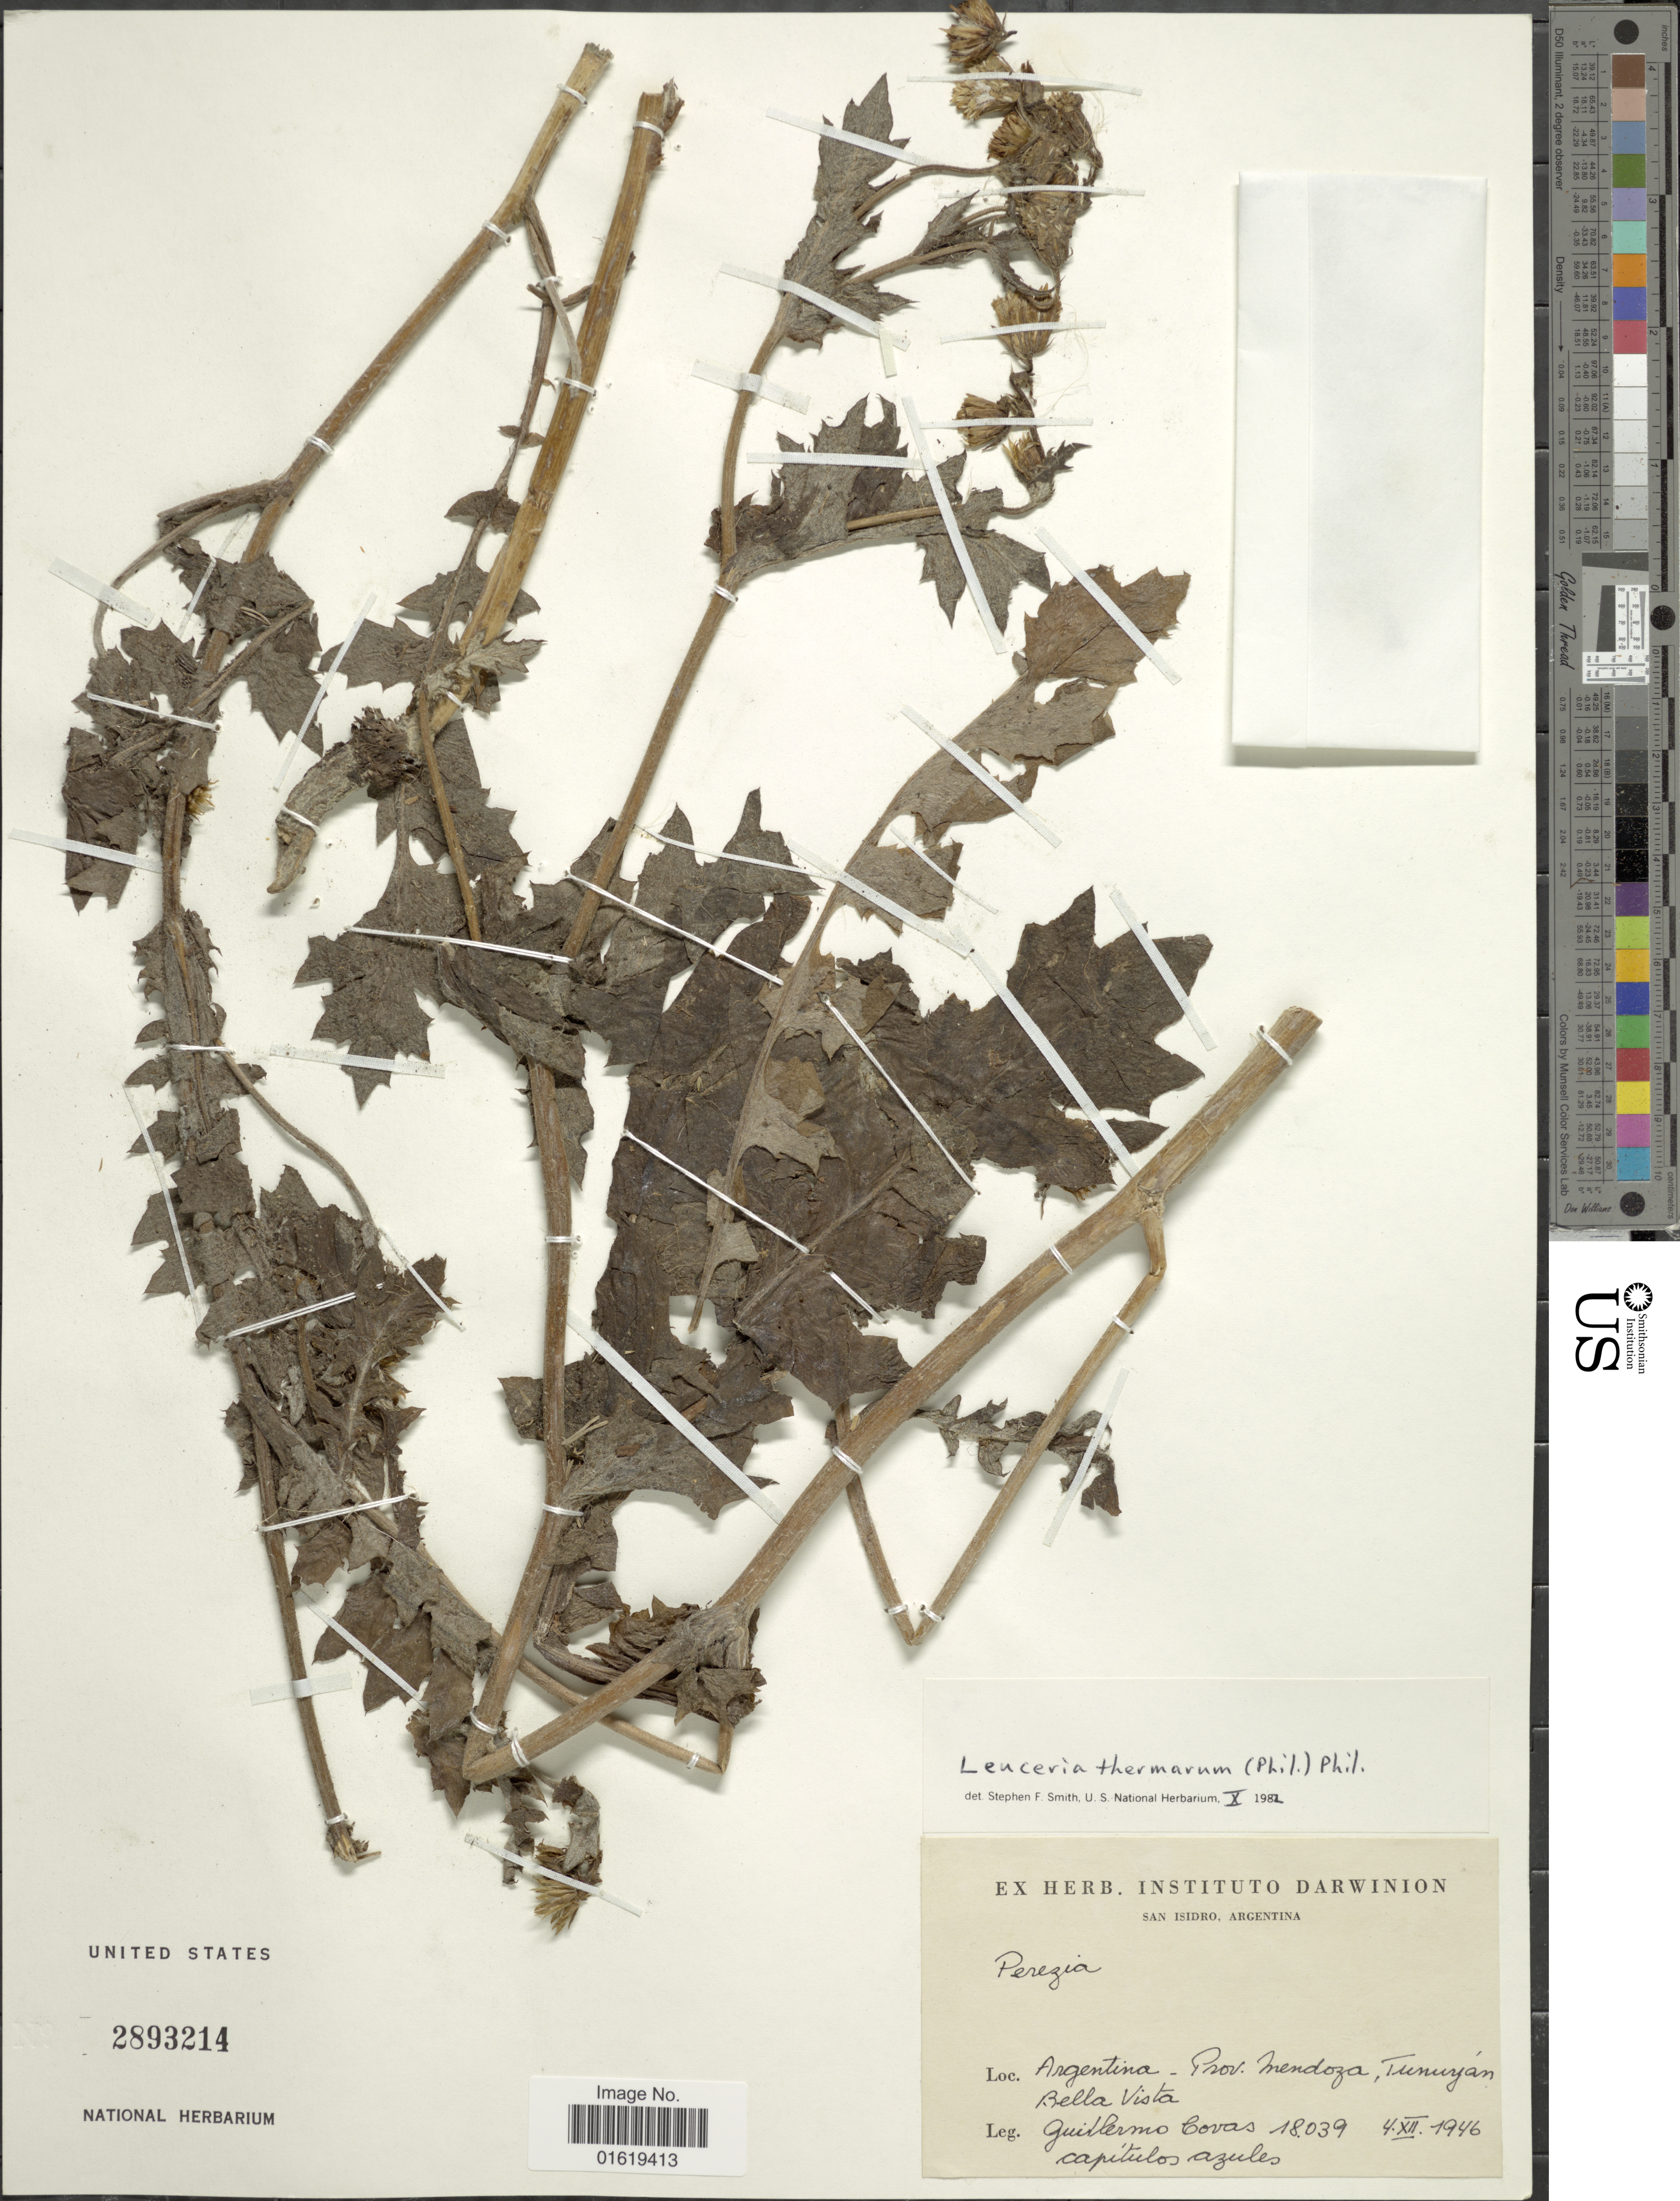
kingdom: Plantae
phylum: Tracheophyta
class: Magnoliopsida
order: Asterales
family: Asteraceae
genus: Leucheria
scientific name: Leucheria thermarum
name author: (Phil.) Phil.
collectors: G. Covas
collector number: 18039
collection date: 1946-12-04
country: Argentina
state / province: Mendoza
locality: San Isidro. Argentina - Prov. Mendoza, Tunuyán, Bella Vista.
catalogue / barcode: US 2893214